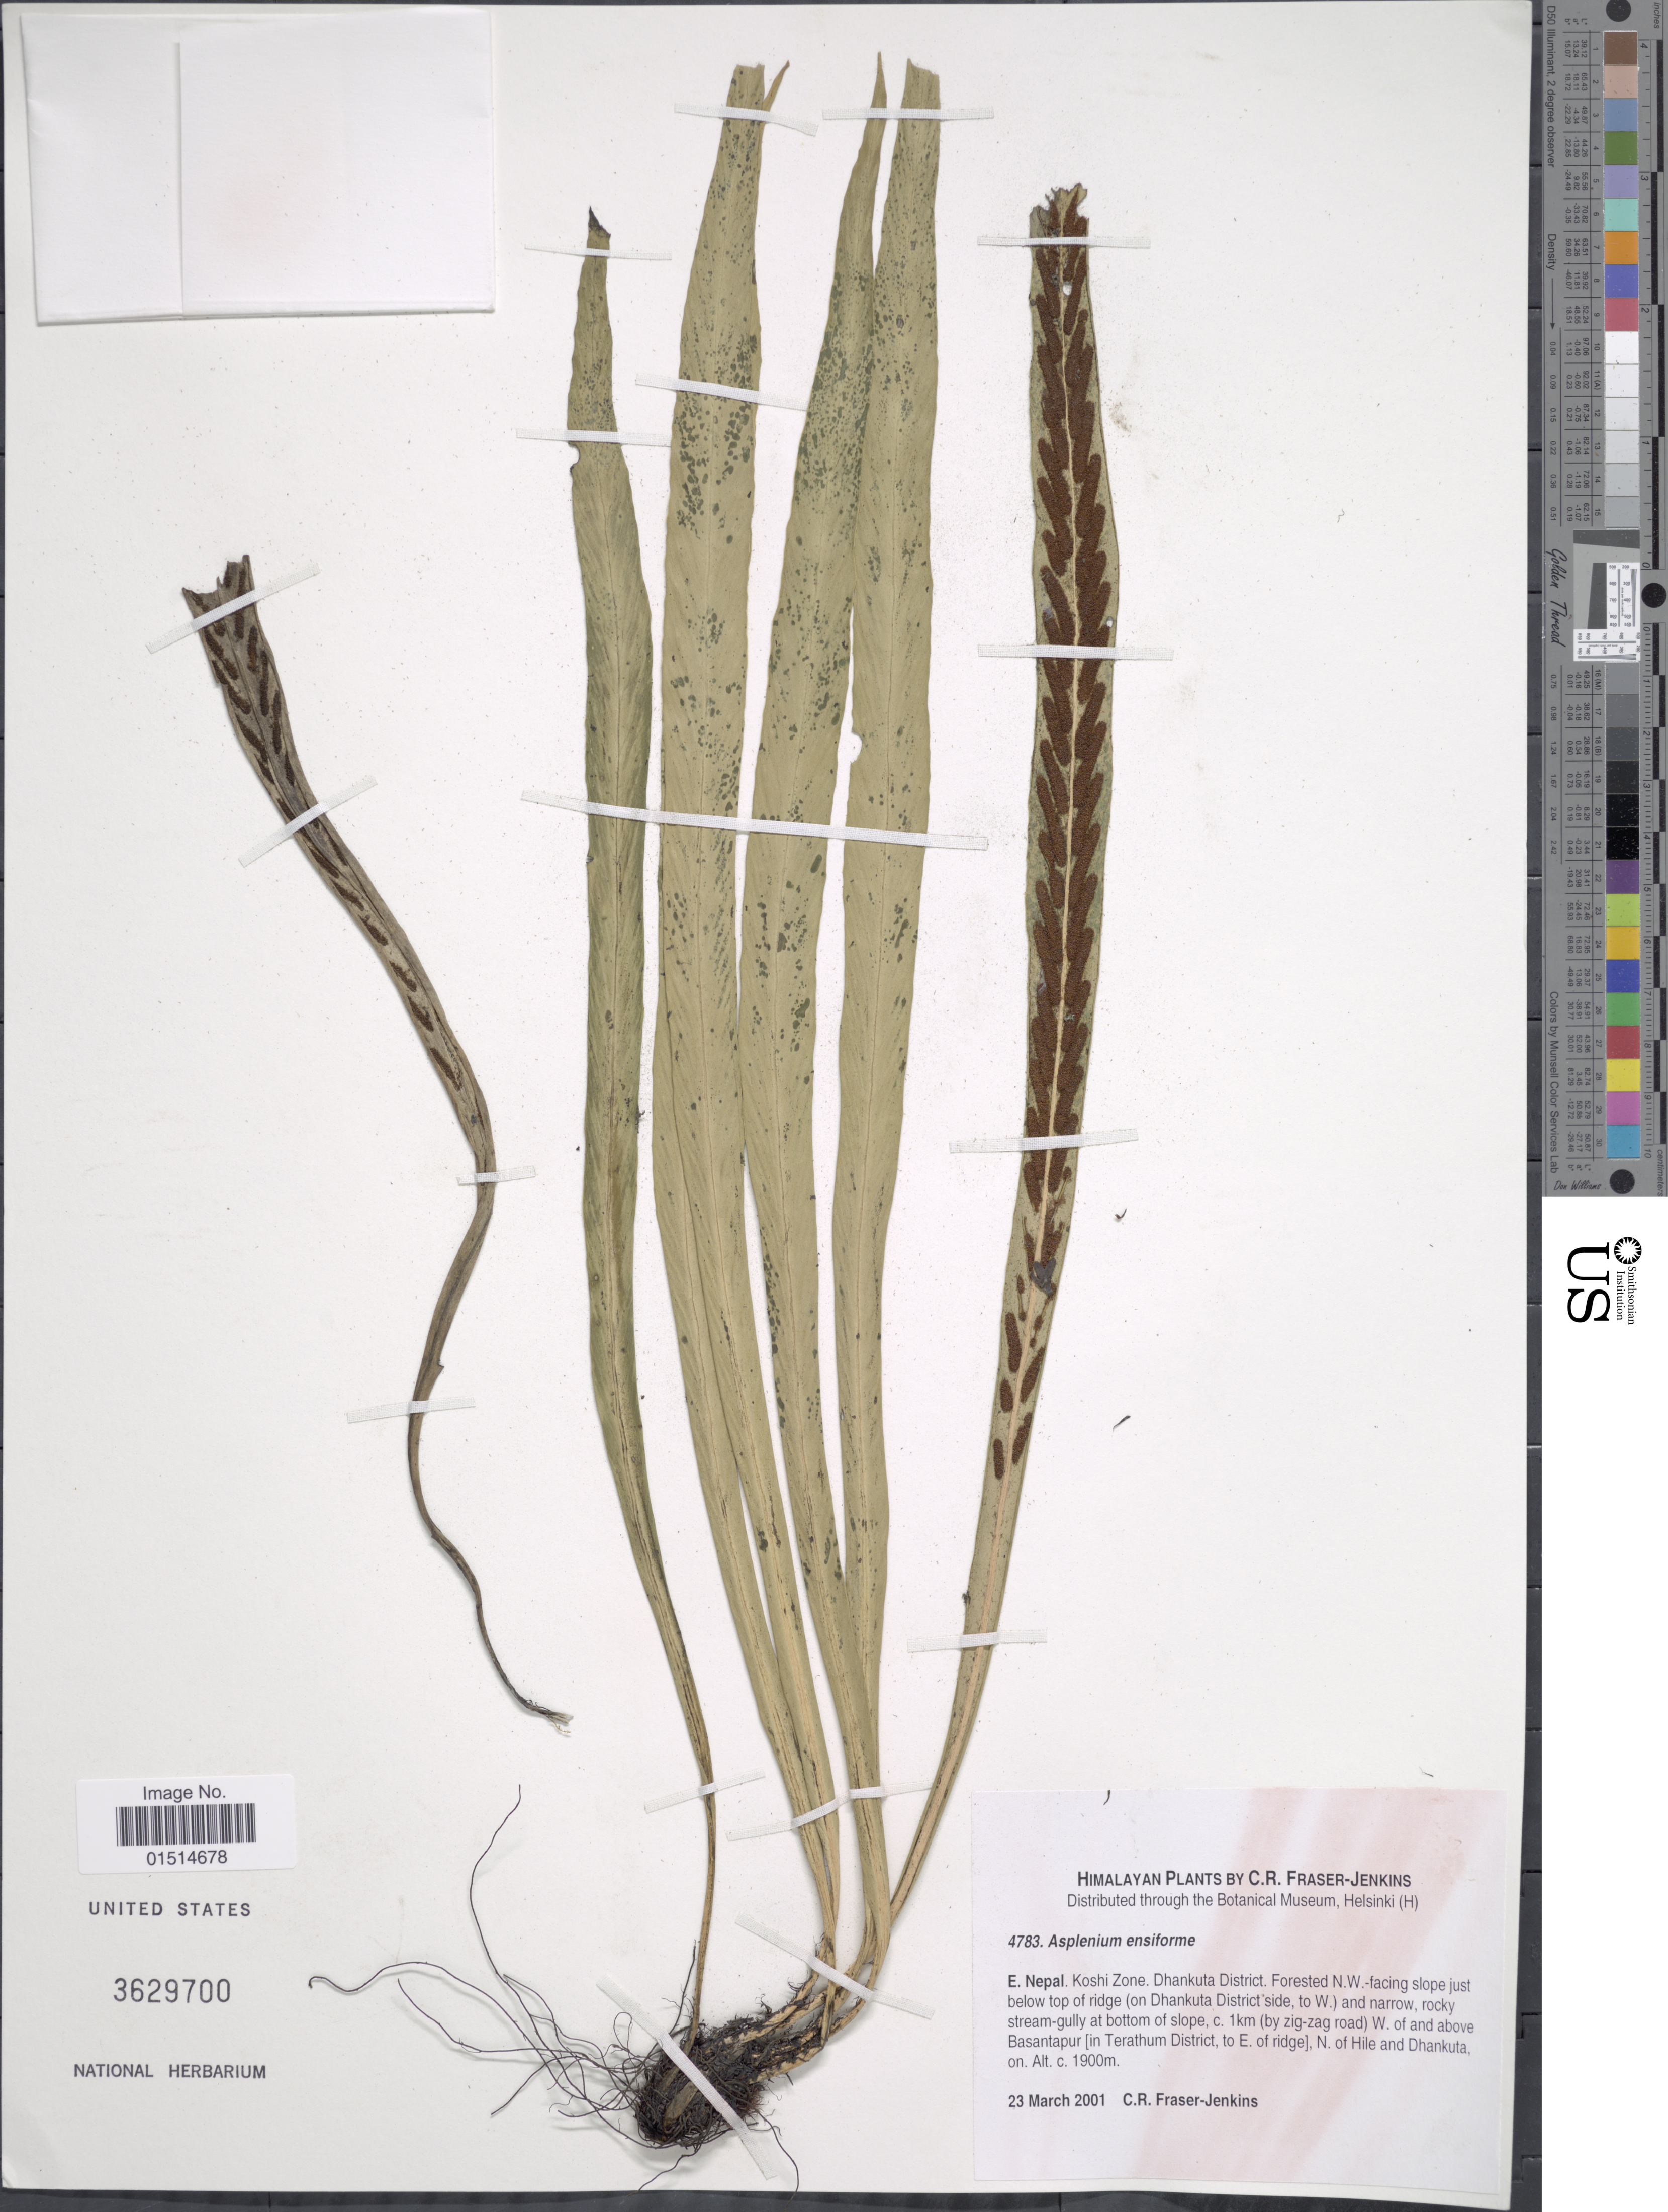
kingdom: Plantae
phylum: Tracheophyta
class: Polypodiopsida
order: Polypodiales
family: Aspleniaceae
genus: Asplenium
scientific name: Asplenium ensiforme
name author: Wall. ex Hook. & Grev.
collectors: C. R. Fraser-Jenkins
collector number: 4783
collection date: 2001-03-23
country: Nepal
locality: Himalaya, E. Nepal, Koshi Zone, Dhankuta District, Forested N. W,-facing slope just below top of ridge( on Dhankuta District side, to w.) and narrow, rocky stream-gully at bottom of slope, c. 1km (by zig-zag road) W. of and above Basantapur [in Terathum District, to E. of ridge], N. of Hile and Dhankuta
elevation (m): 1900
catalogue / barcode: US 3629700